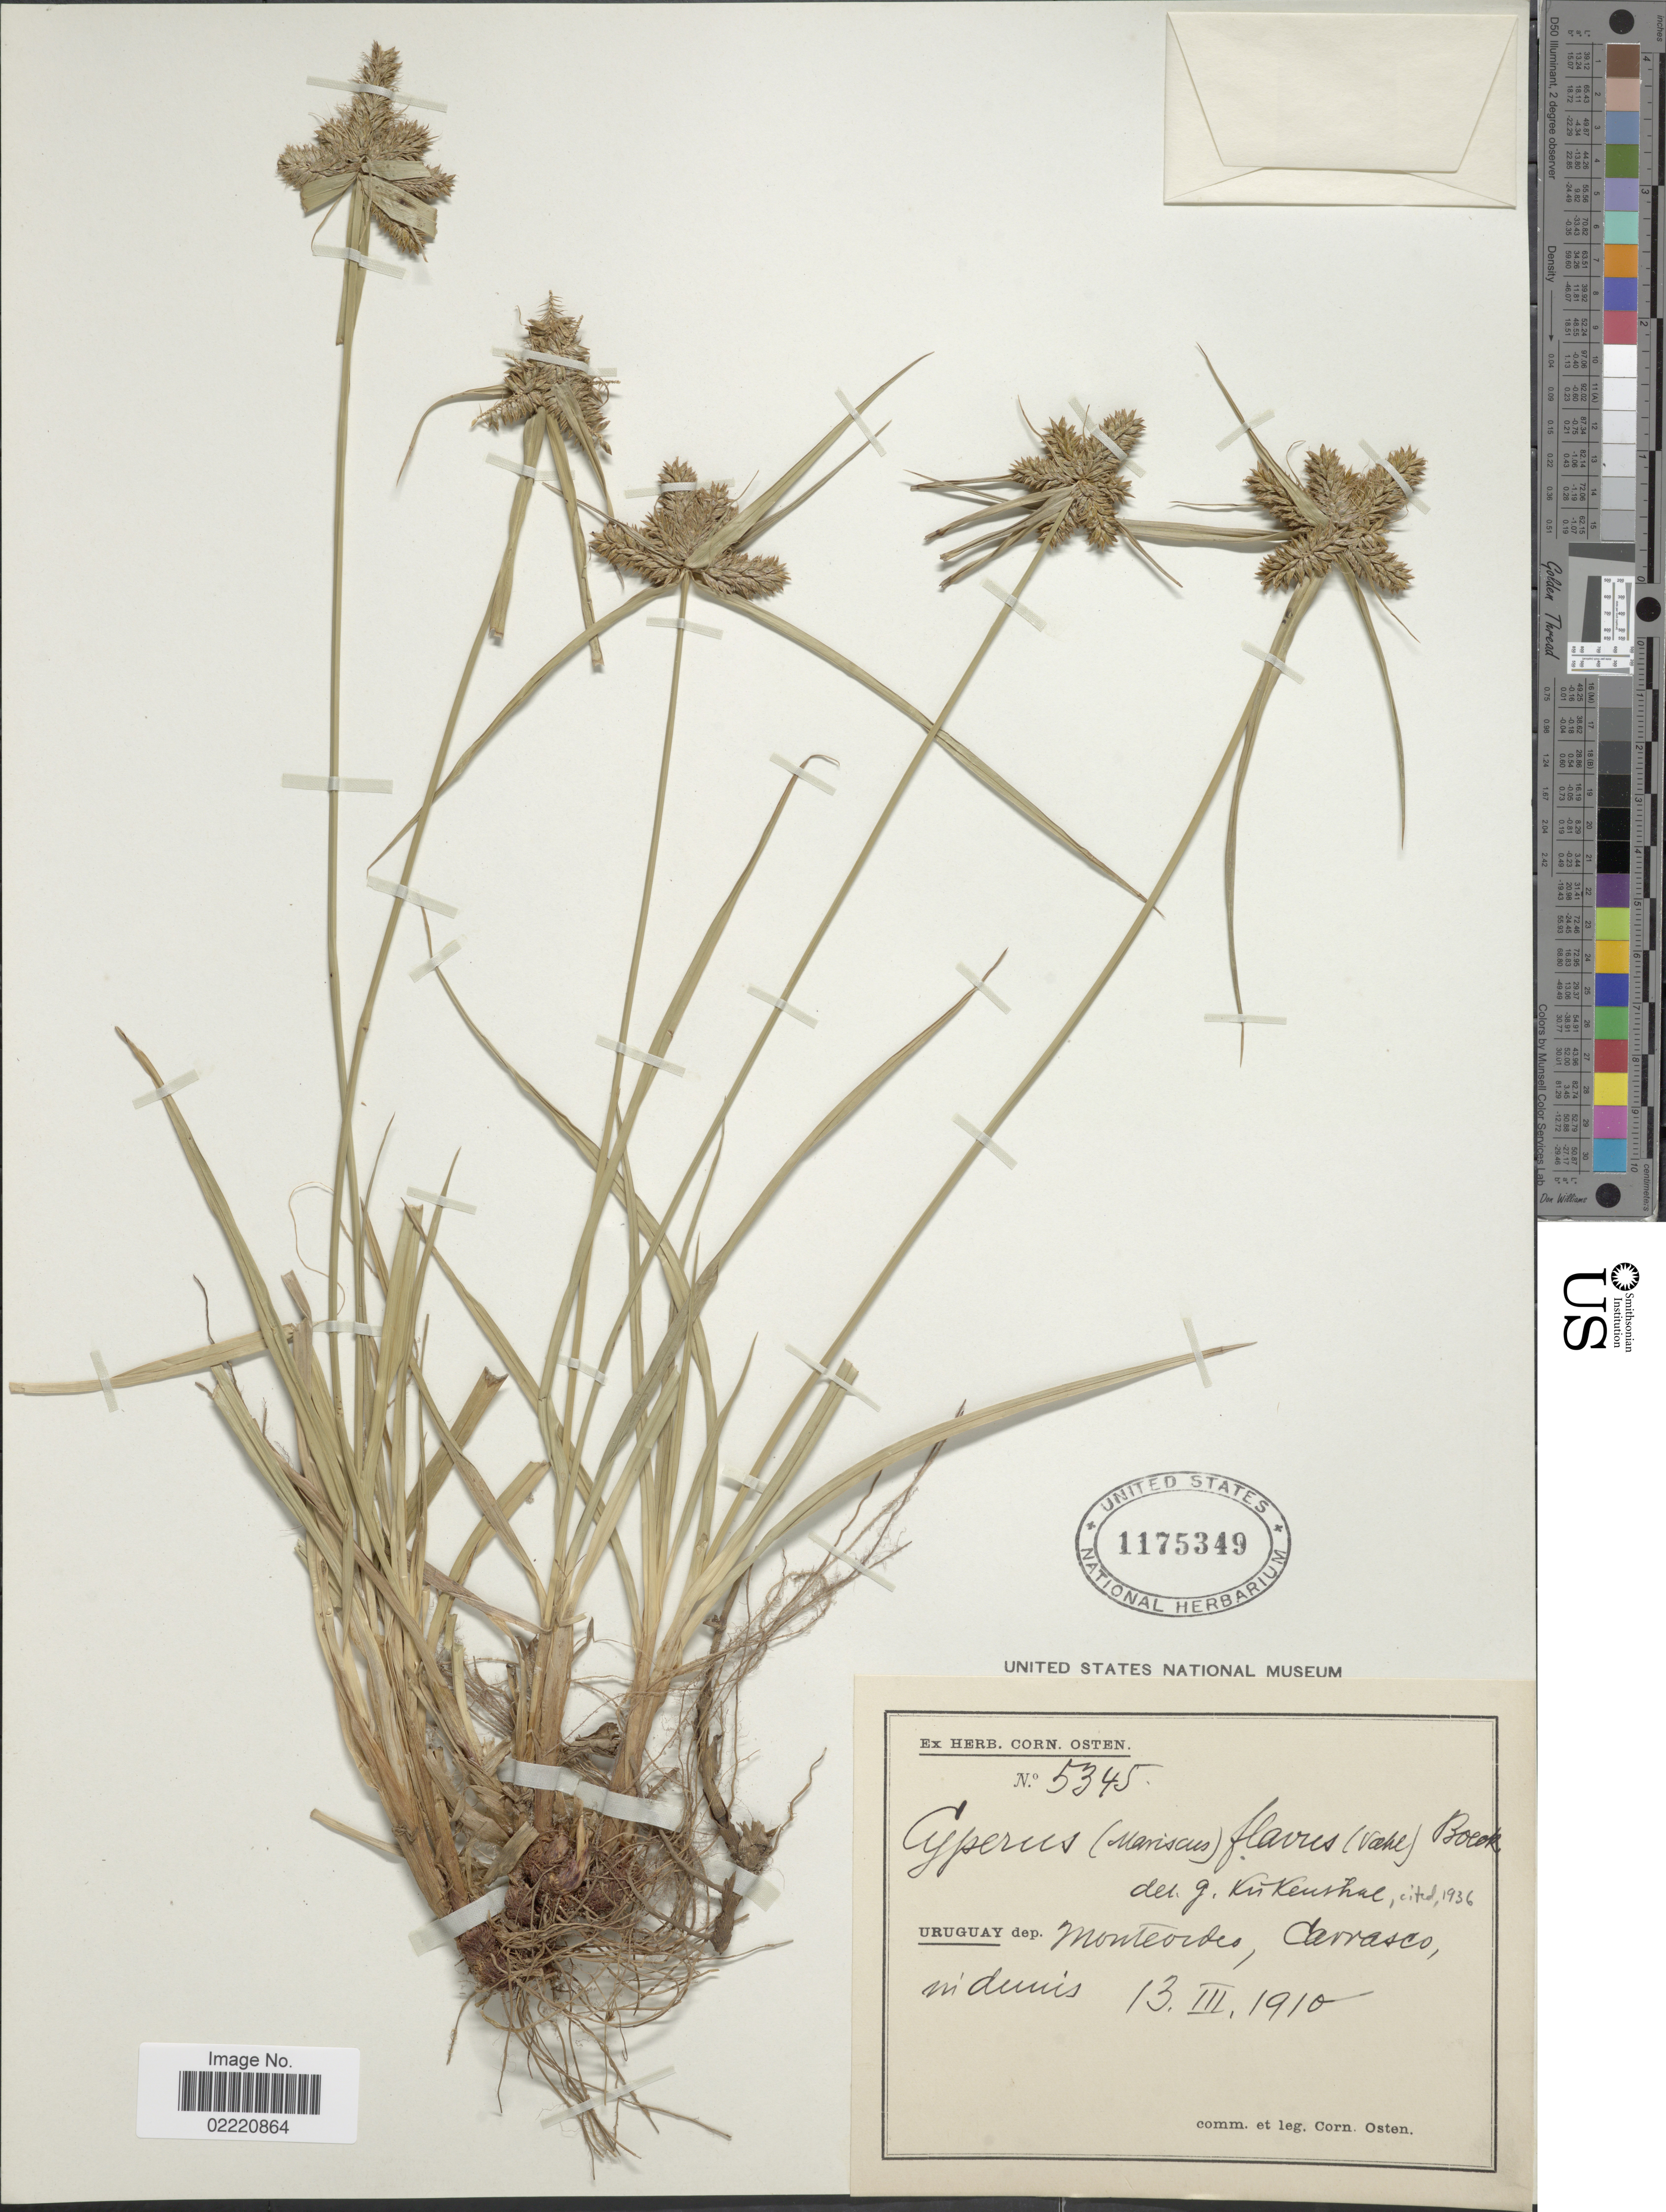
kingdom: Plantae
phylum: Tracheophyta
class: Liliopsida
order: Poales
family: Cyperaceae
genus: Cyperus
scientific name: Cyperus aggregatus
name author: (Willd.) Endl.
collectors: C. Osten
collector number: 5345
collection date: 1910-03-13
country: Uruguay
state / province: Montevideo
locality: Carrasco, in dumis.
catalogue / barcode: US 1175349